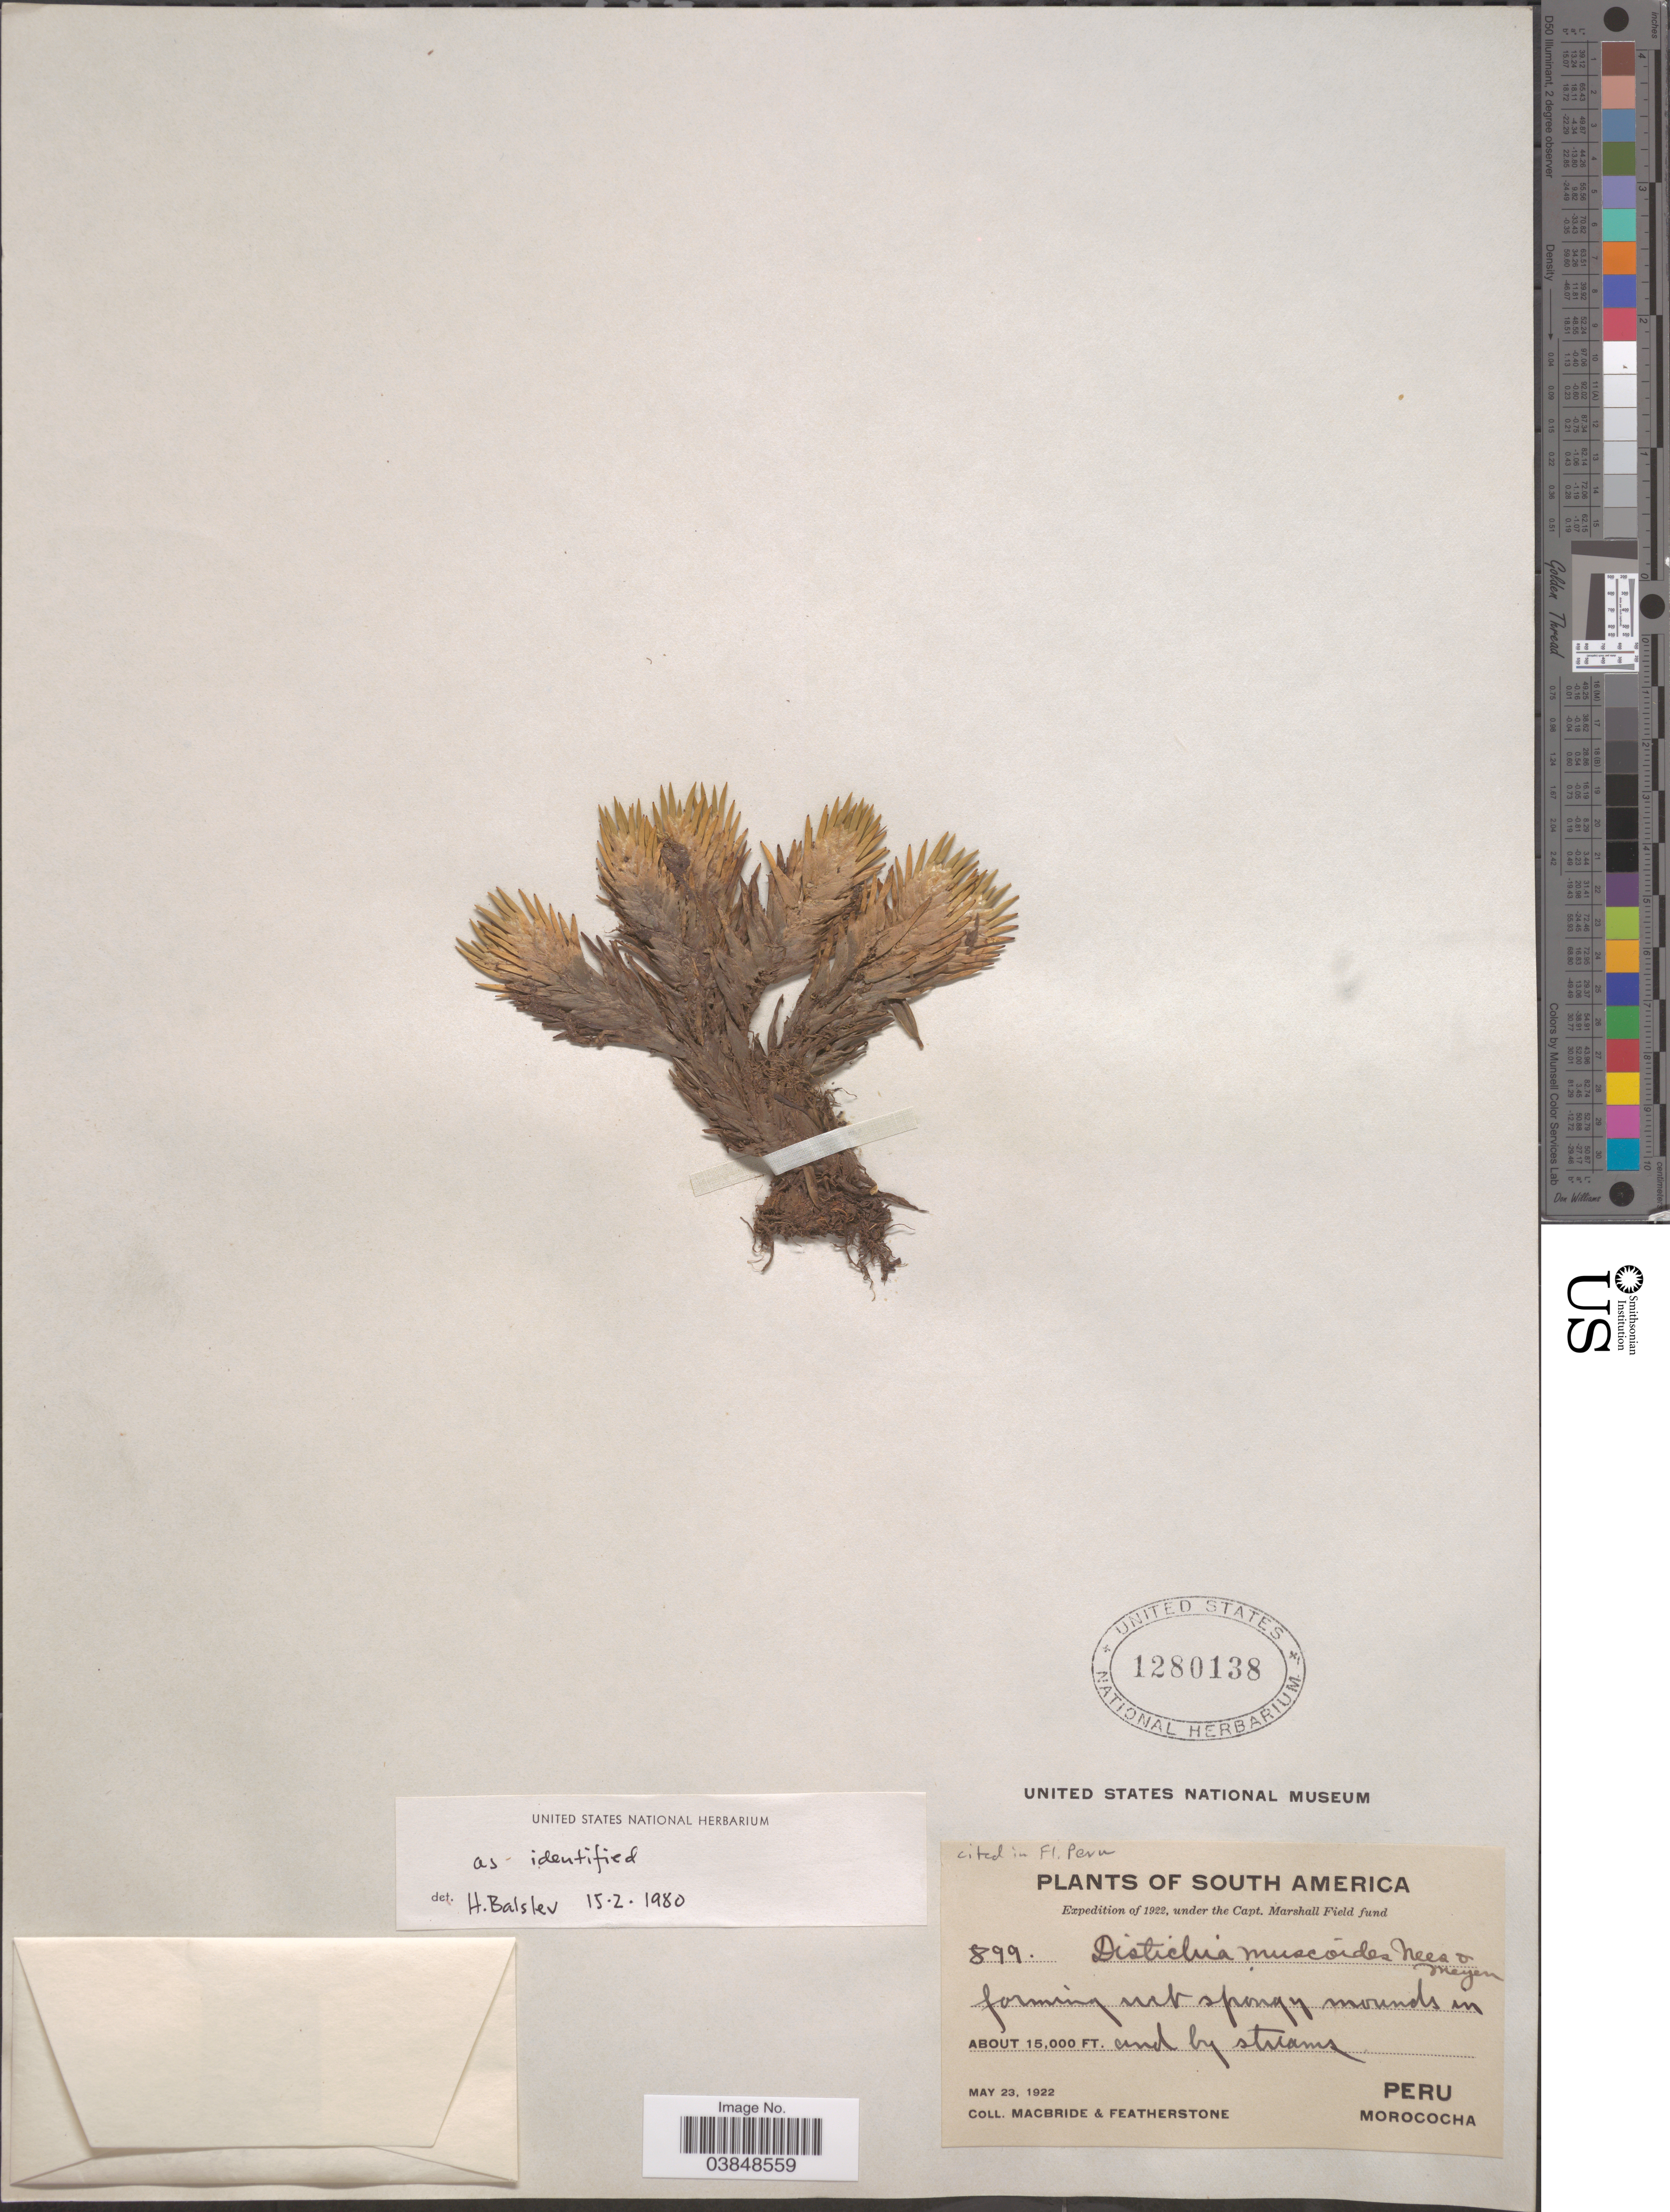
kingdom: Plantae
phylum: Tracheophyta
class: Liliopsida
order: Poales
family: Juncaceae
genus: Distichia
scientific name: Distichia muscoides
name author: Nees & Meyen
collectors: Macbride, -- & -. Featherstone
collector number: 899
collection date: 1922-05-23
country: Peru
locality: Morococha.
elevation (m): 4572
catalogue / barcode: US 1280138